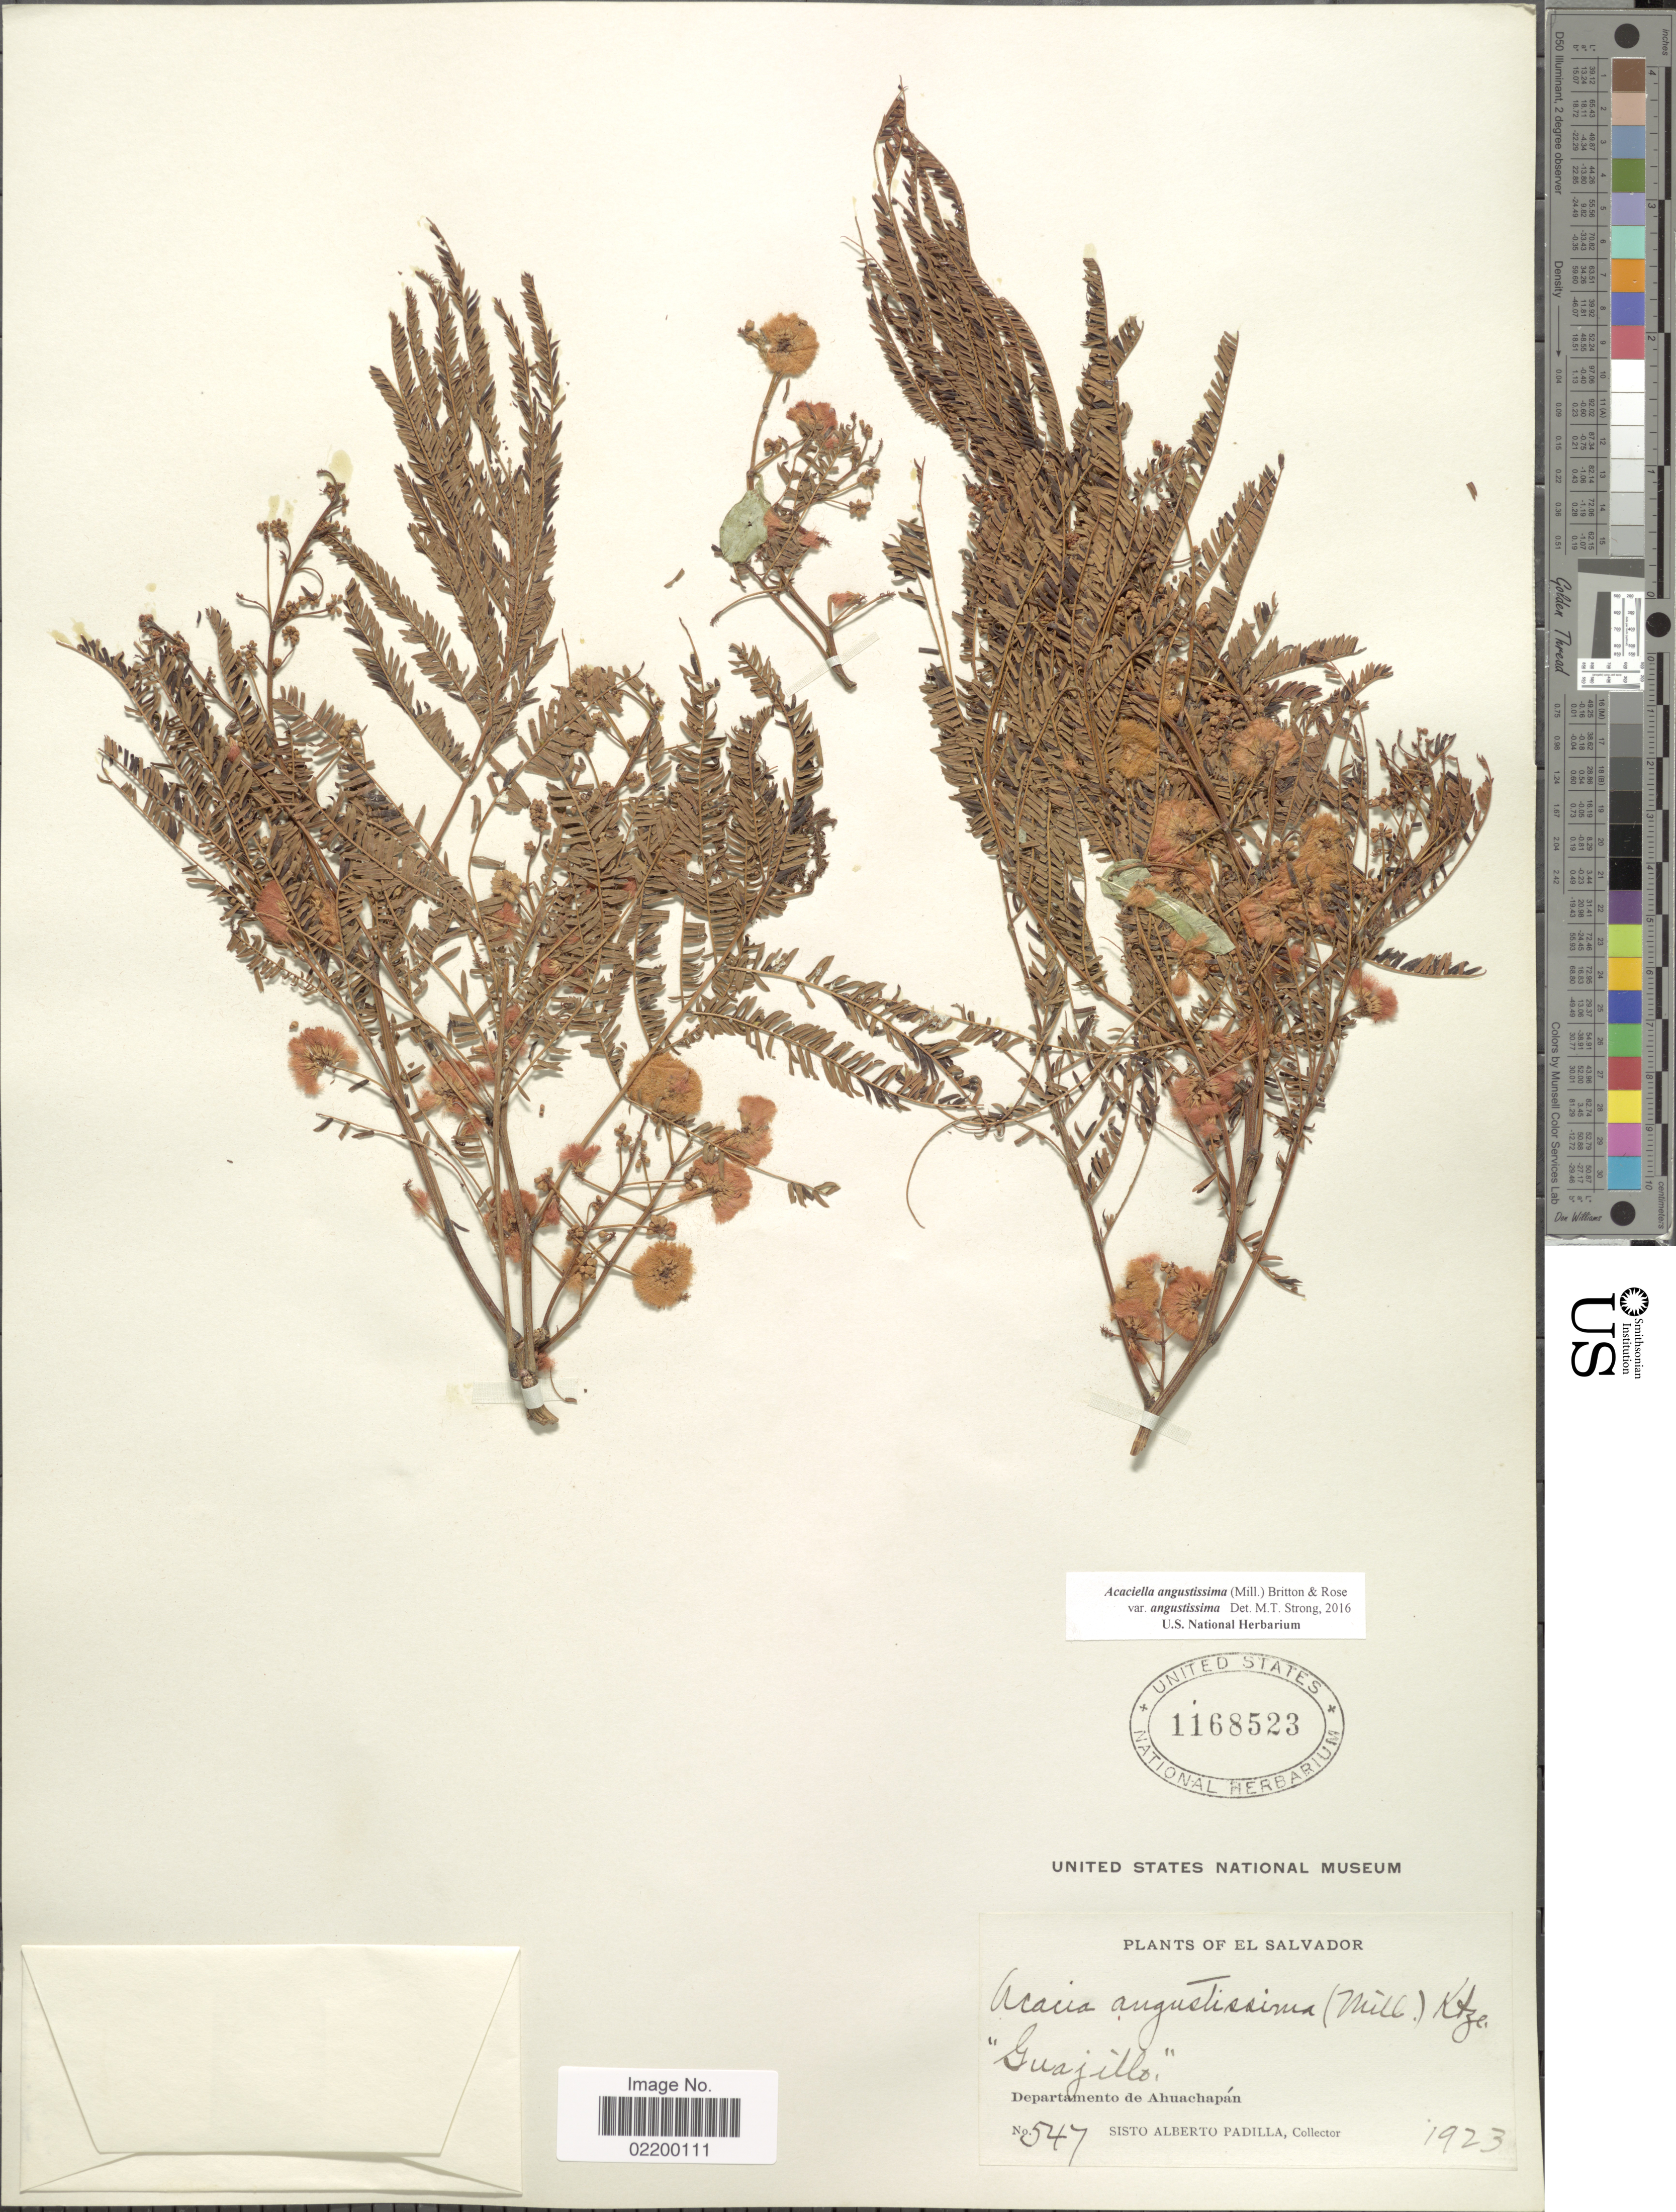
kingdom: Plantae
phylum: Tracheophyta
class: Magnoliopsida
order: Fabales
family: Fabaceae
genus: Acaciella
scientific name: Acaciella angustissima var. angustissima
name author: (Mill.) Britton & Rose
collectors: S. A. Padilla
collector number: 547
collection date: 1923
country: El Salvador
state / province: Ahuachapan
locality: Departamento de Ahuachapan.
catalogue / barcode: US 1168523